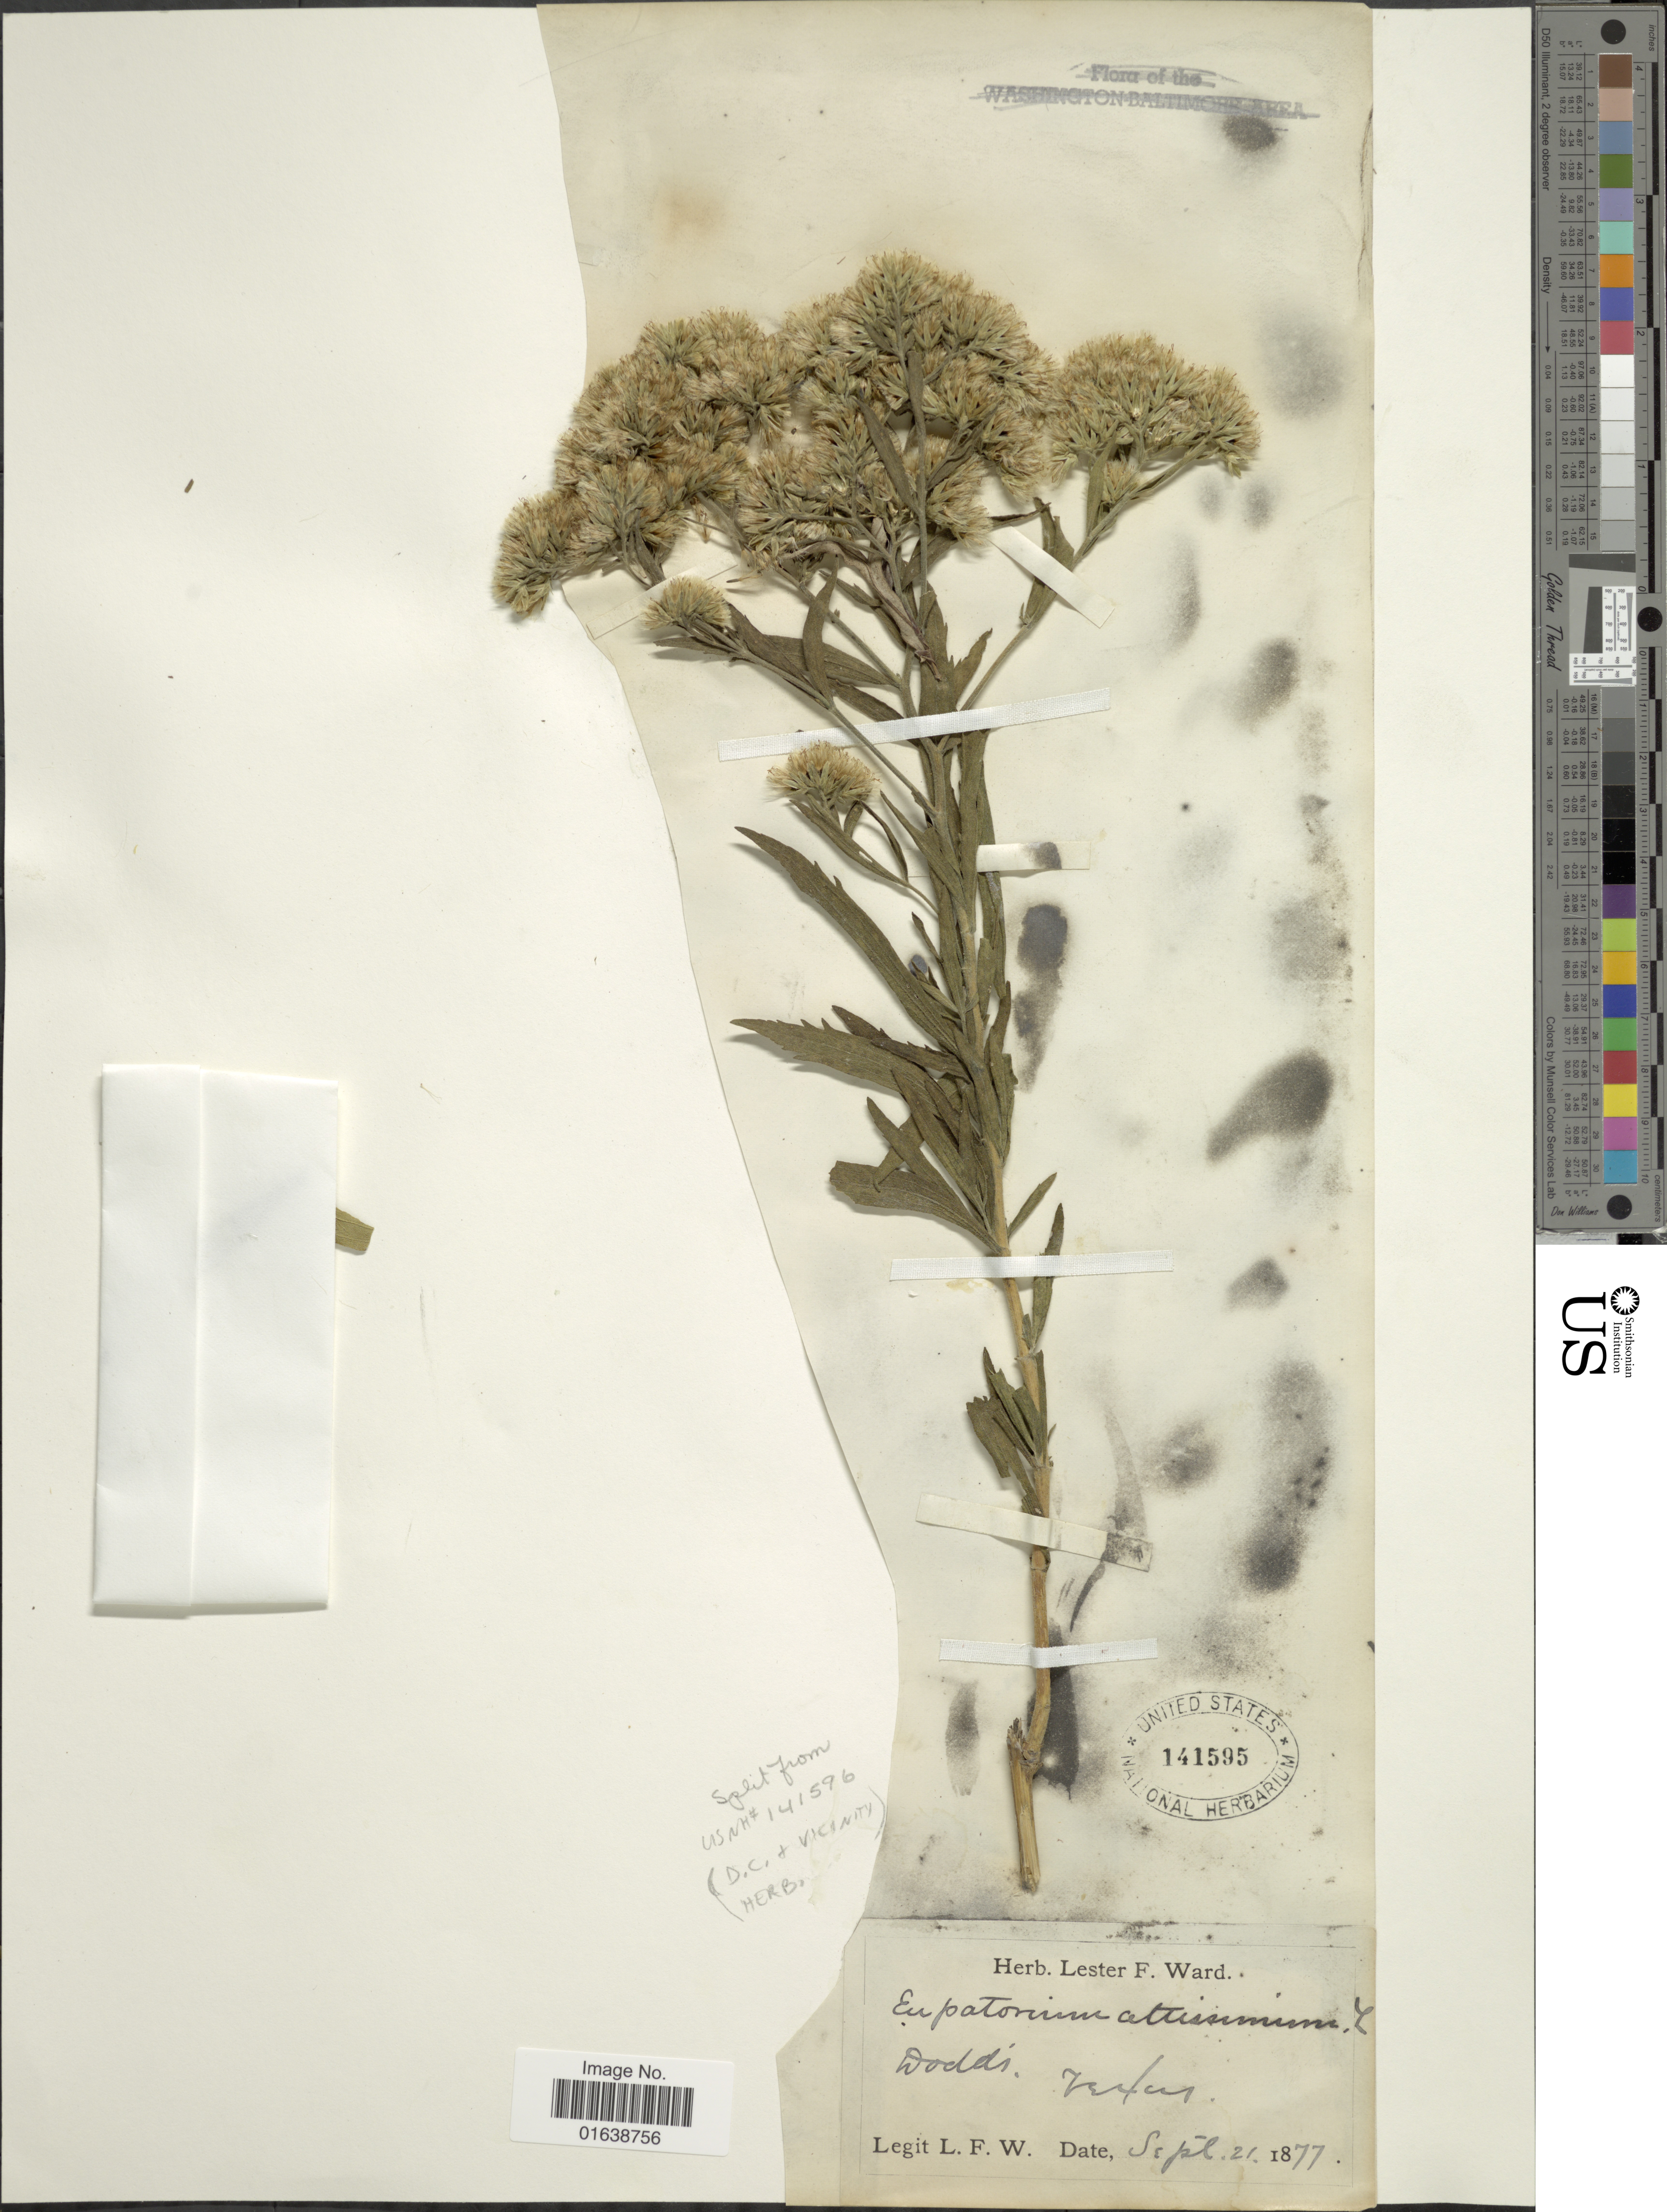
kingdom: Plantae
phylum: Tracheophyta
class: Magnoliopsida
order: Asterales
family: Asteraceae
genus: Eupatorium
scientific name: Eupatorium altissimum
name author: L.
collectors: L. Ward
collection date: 1877-09-21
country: United States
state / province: Texas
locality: Dodds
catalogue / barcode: US 141595